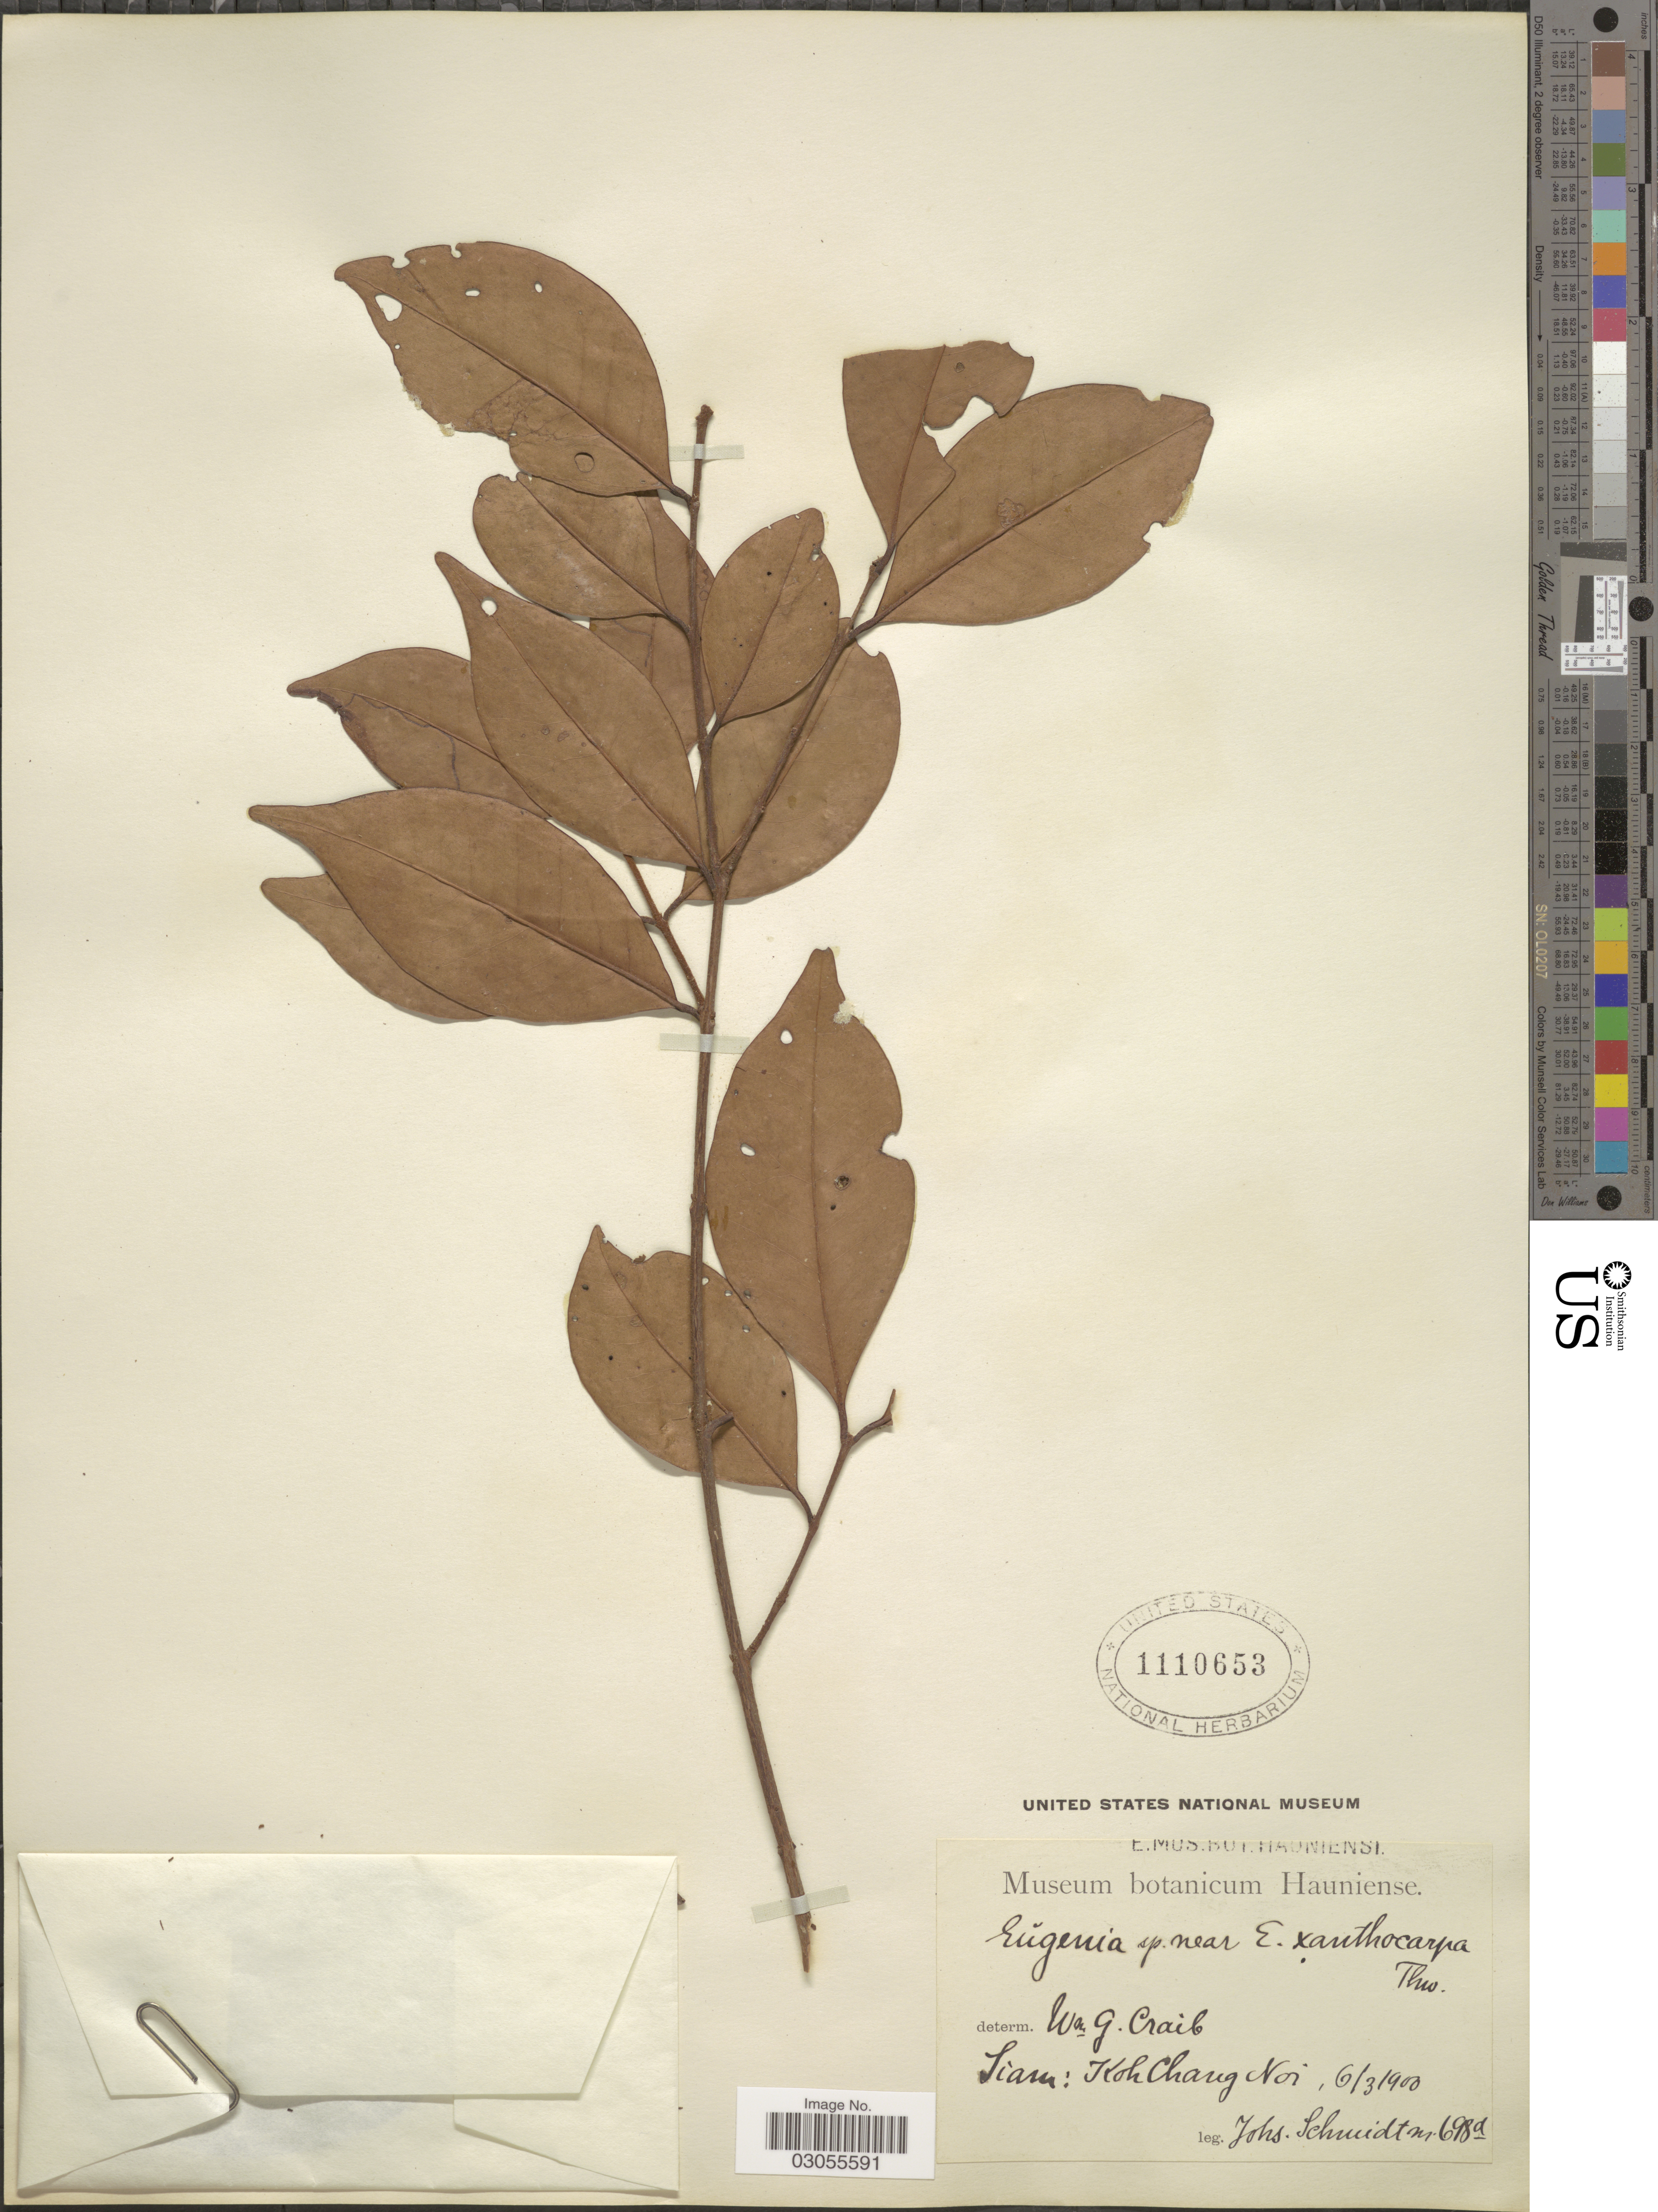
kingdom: Plantae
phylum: Tracheophyta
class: Magnoliopsida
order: Myrtales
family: Myrtaceae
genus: Eugenia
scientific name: Eugenia sp.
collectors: J. Schmidt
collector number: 698a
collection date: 1900-03-06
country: Thailand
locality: Siam. Koh Chang Noi.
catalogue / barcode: US 1110653